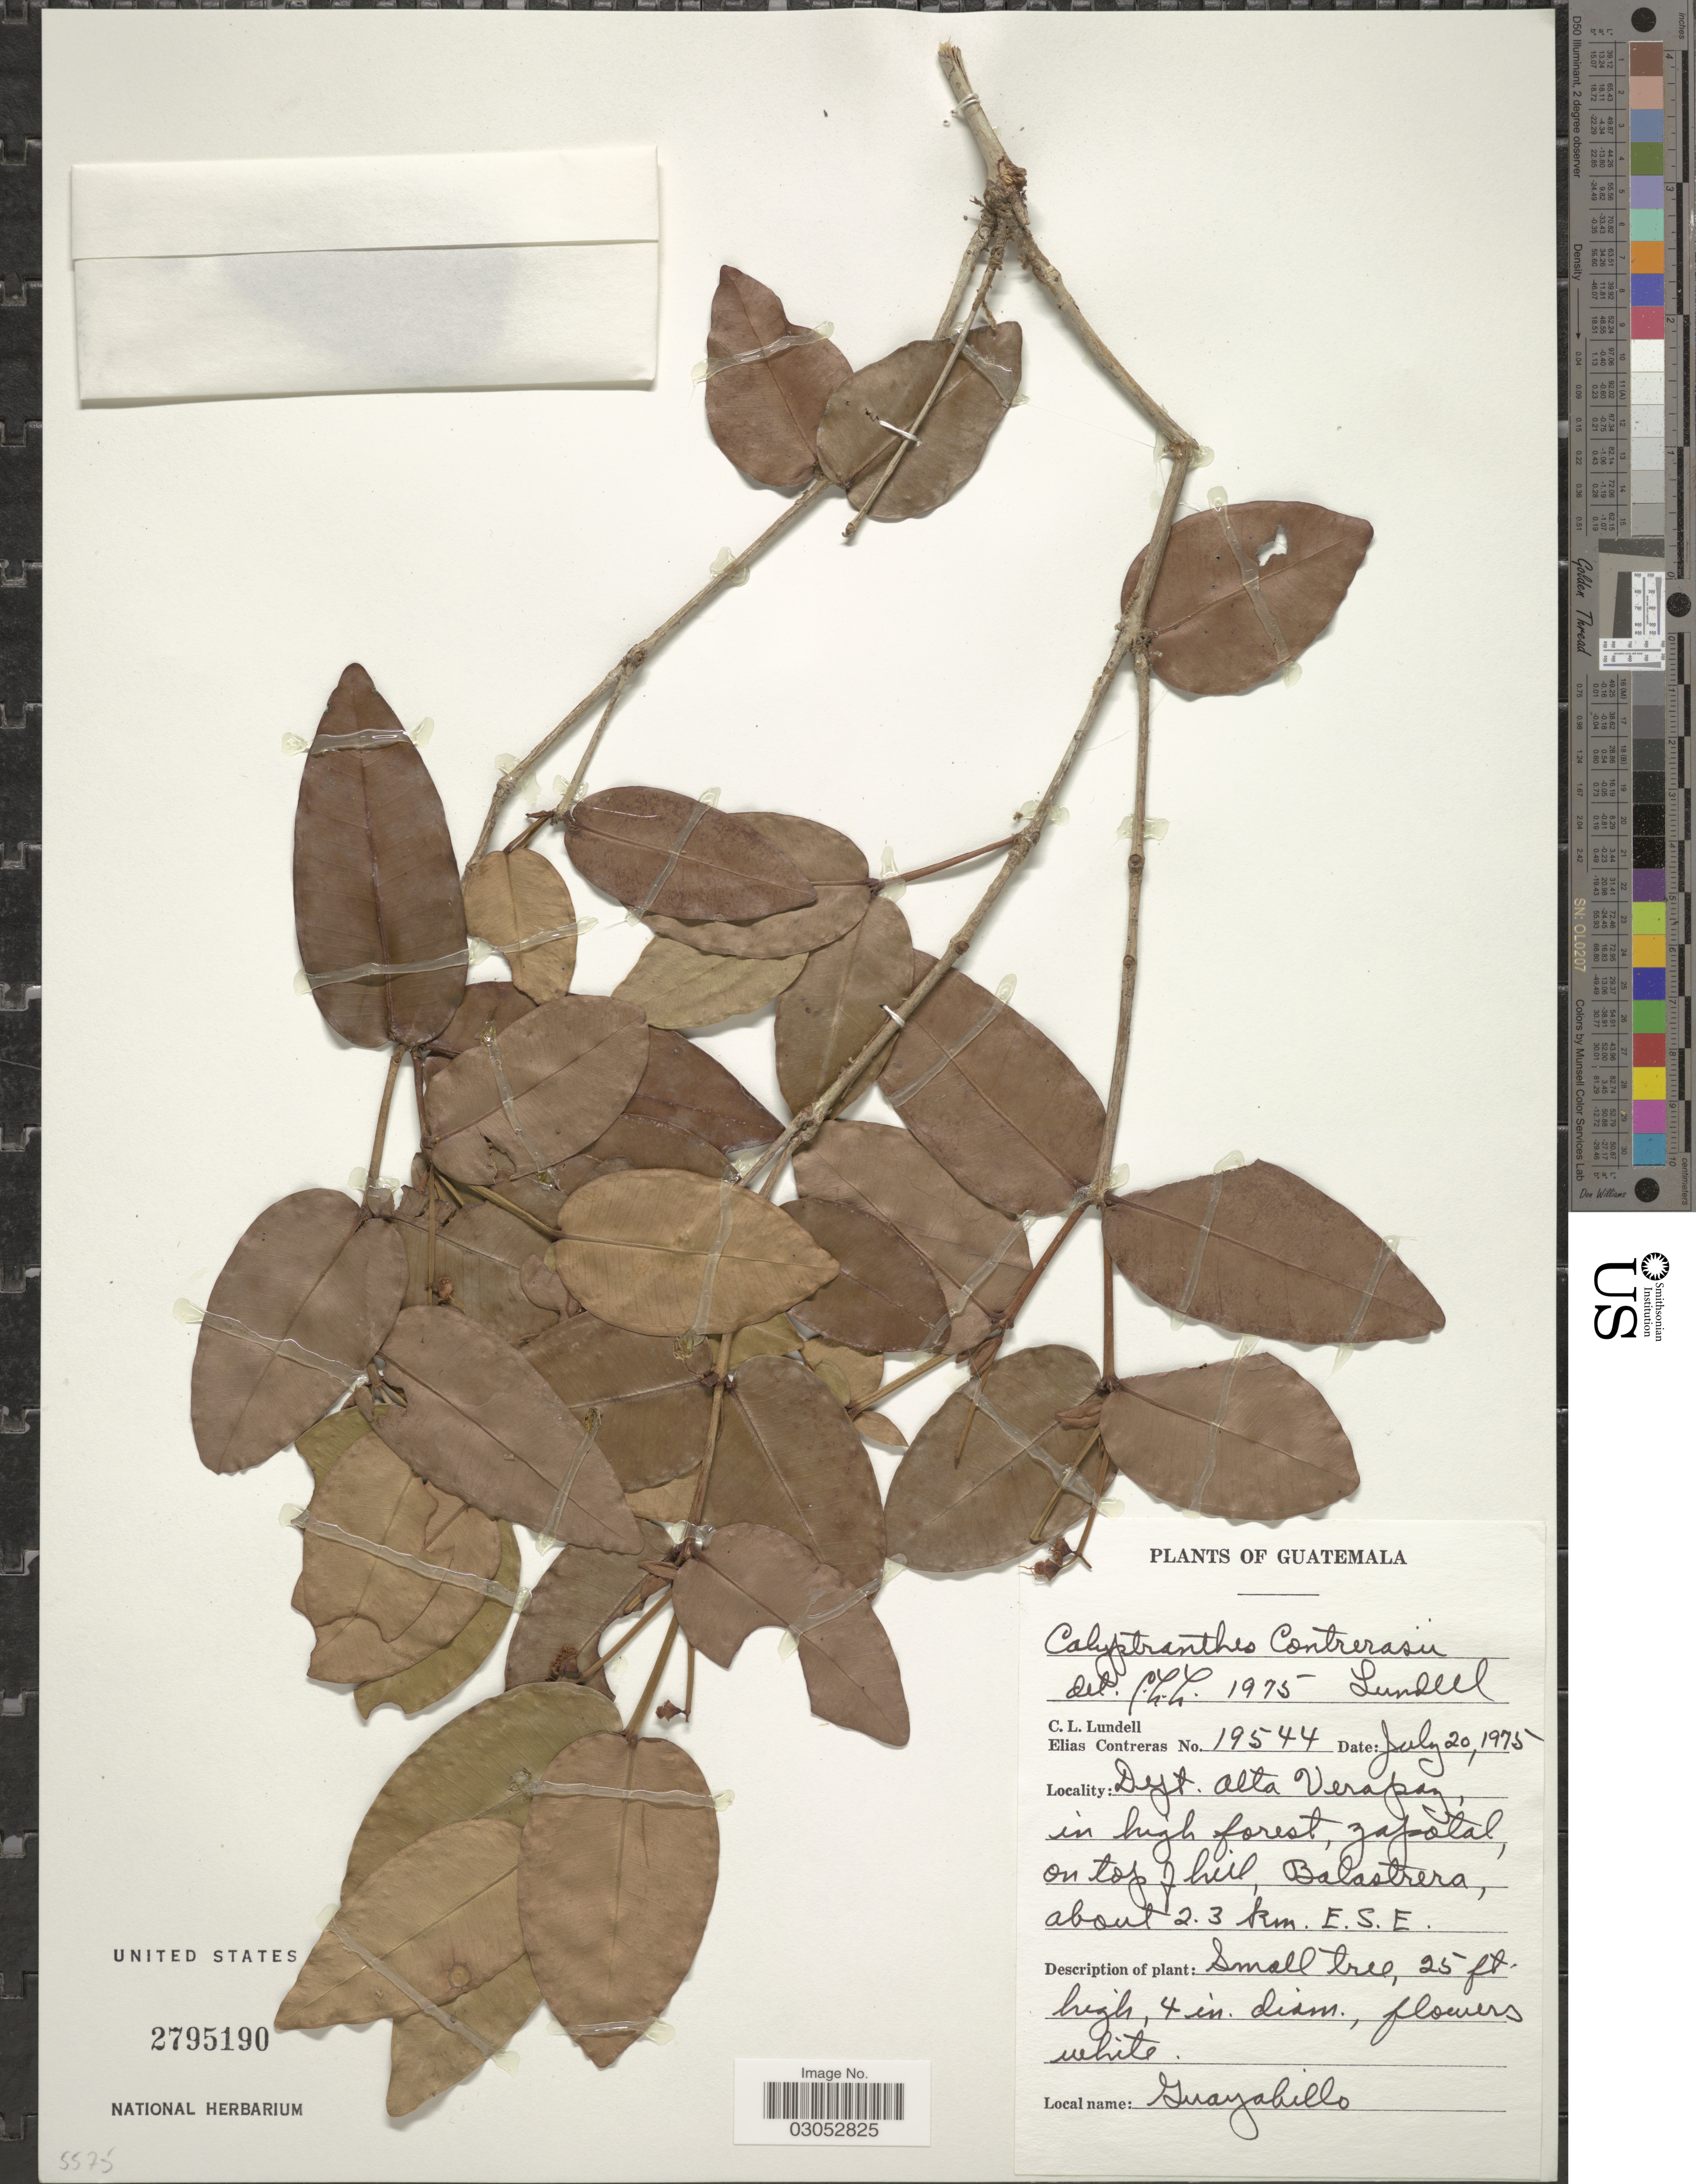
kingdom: Plantae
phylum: Tracheophyta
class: Magnoliopsida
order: Myrtales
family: Myrtaceae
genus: Myrcia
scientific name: Myrcia contrerasii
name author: (Lundell) A.R. Lourenço & Sánchez-Cháv.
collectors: C. L. Lundell & E. Contreras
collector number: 19544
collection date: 1975-07-20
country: Guatemala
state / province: Alta Verapaz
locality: Dept. Alta Verapaz, in high forest, Zapotal, on top of hill, Balastrera, about 2.3 km. E.S.E.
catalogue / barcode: US 2795190